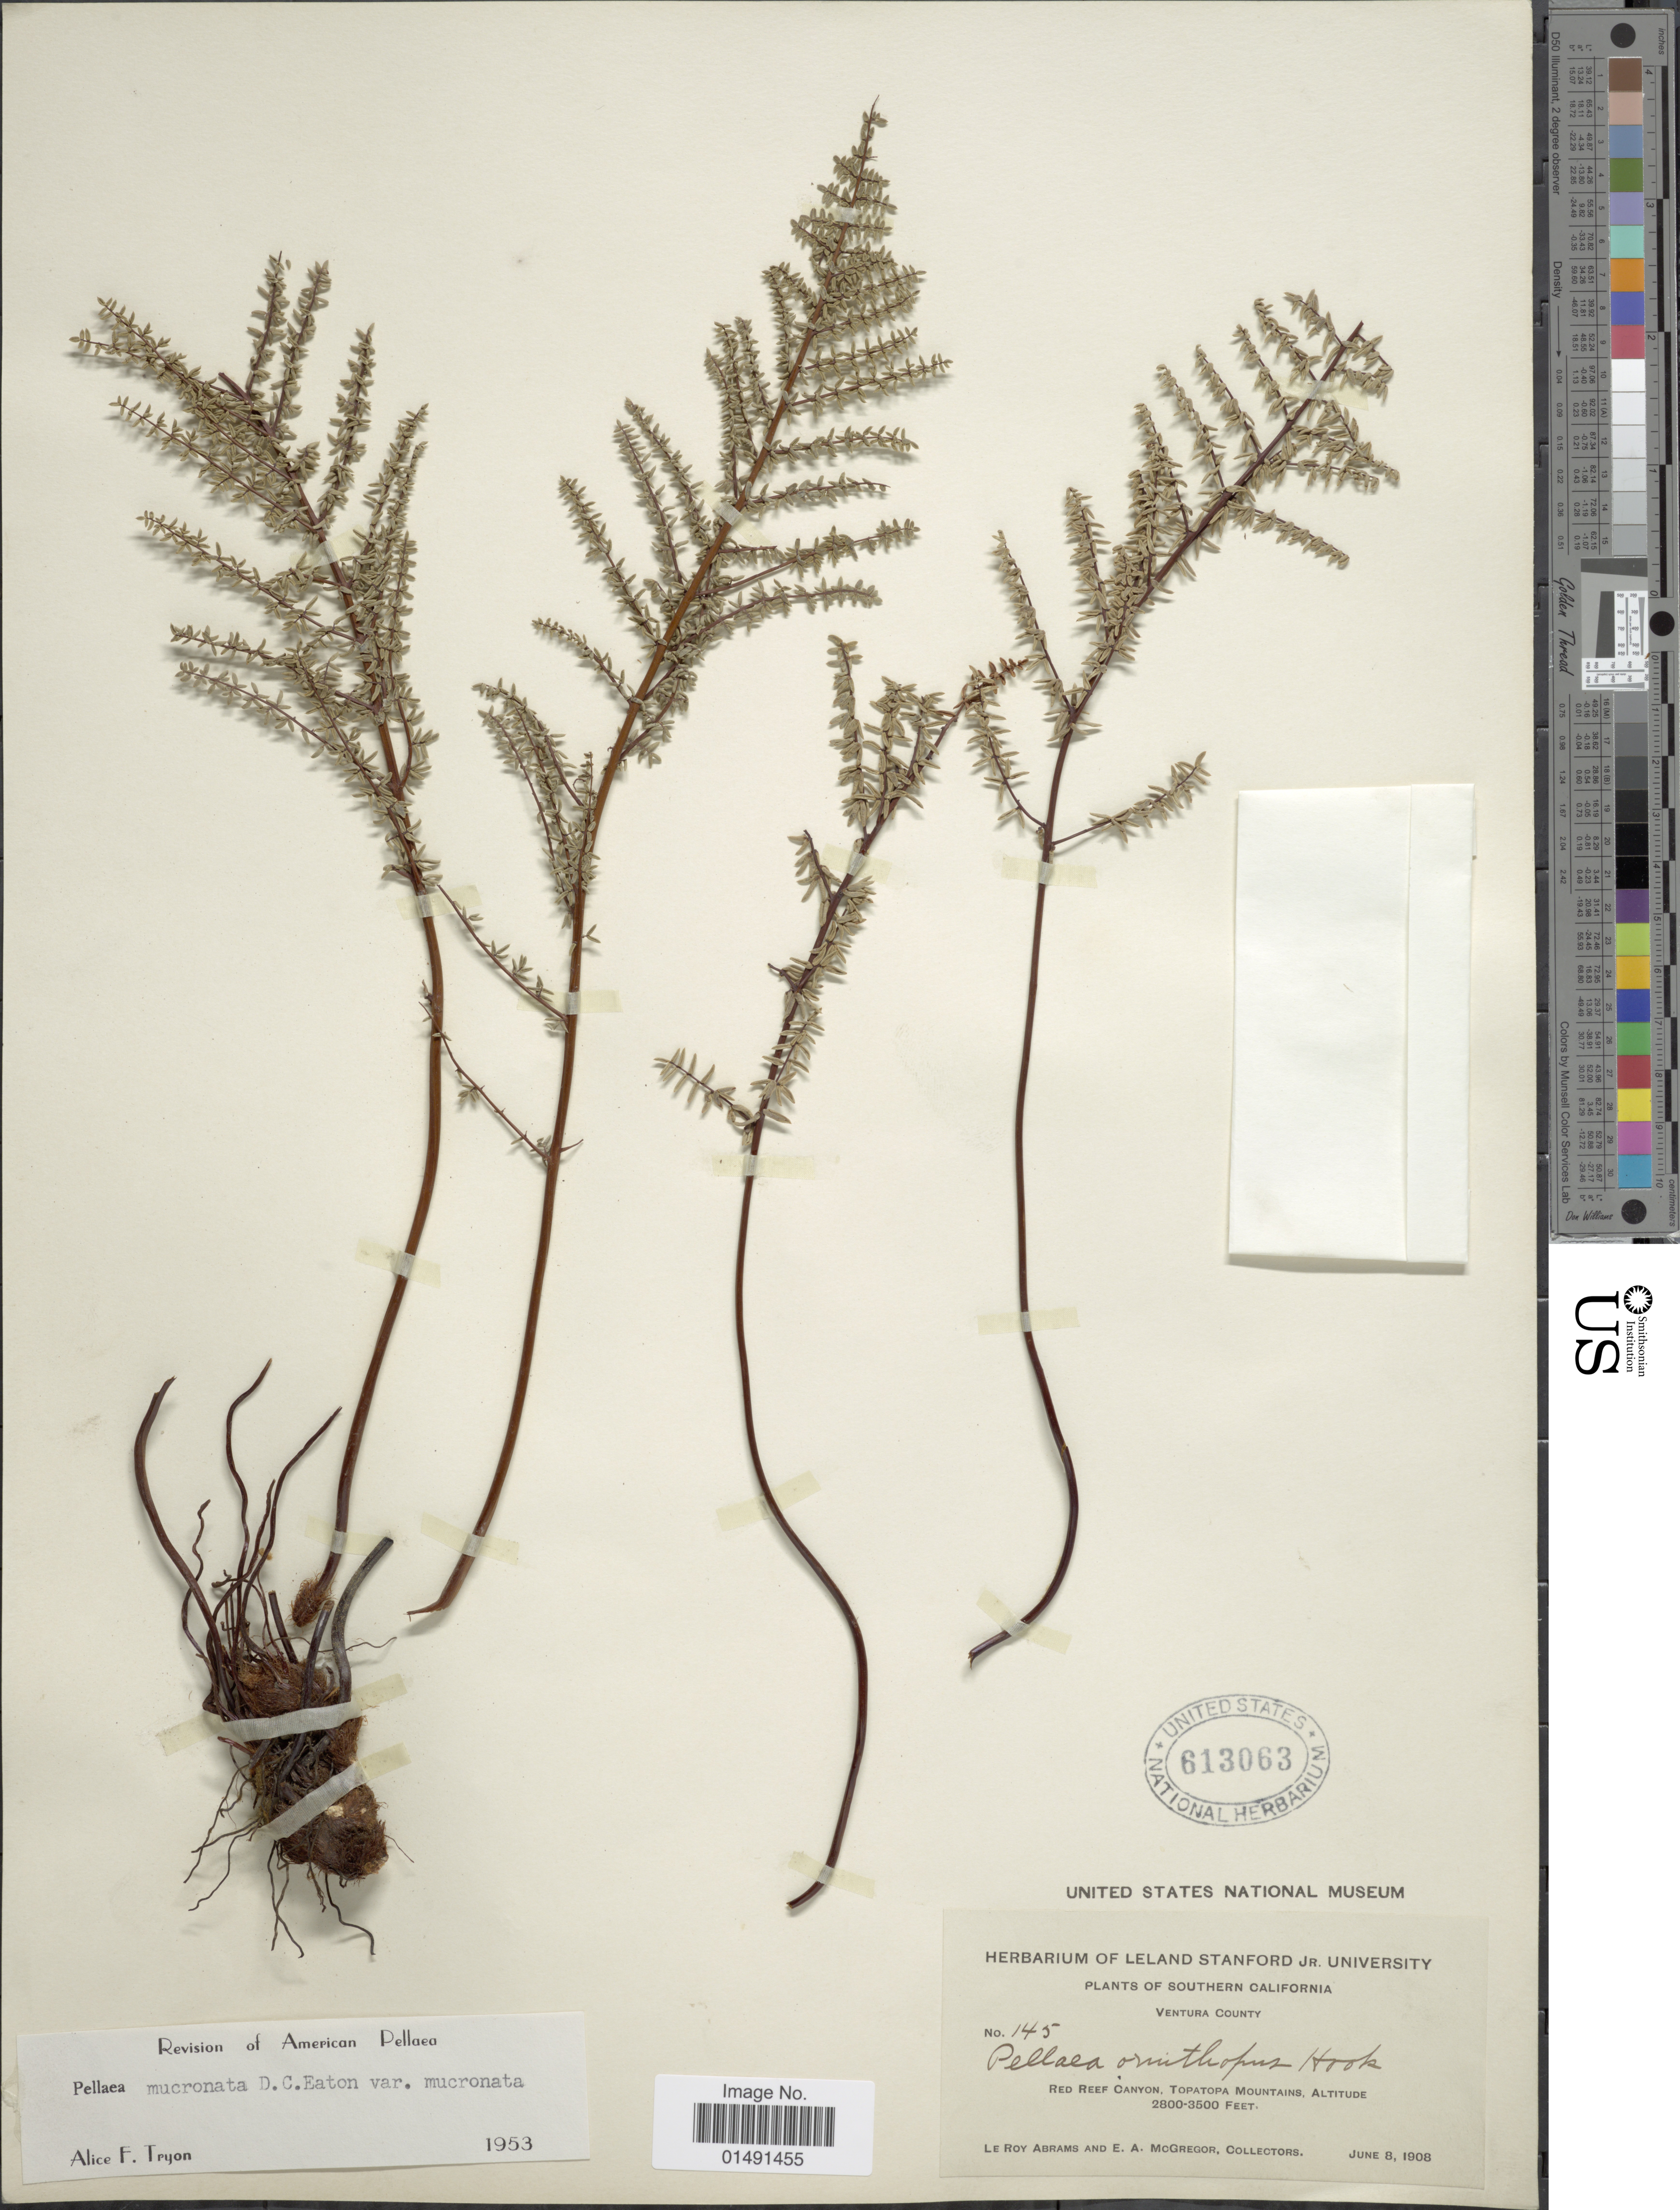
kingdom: Plantae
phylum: Tracheophyta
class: Polypodiopsida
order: Polypodiales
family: Pteridaceae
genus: Pellaea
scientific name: Pellaea mucronata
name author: (D.C. Eaton) D.C. Eaton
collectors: L. Abrams & E. A. McGregor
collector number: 145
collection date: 1908-06-08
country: United States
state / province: California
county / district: Ventura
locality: Southern California, Ventura County, Red Reef Canyon, Toptopa Mountains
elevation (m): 853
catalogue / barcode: US 613063